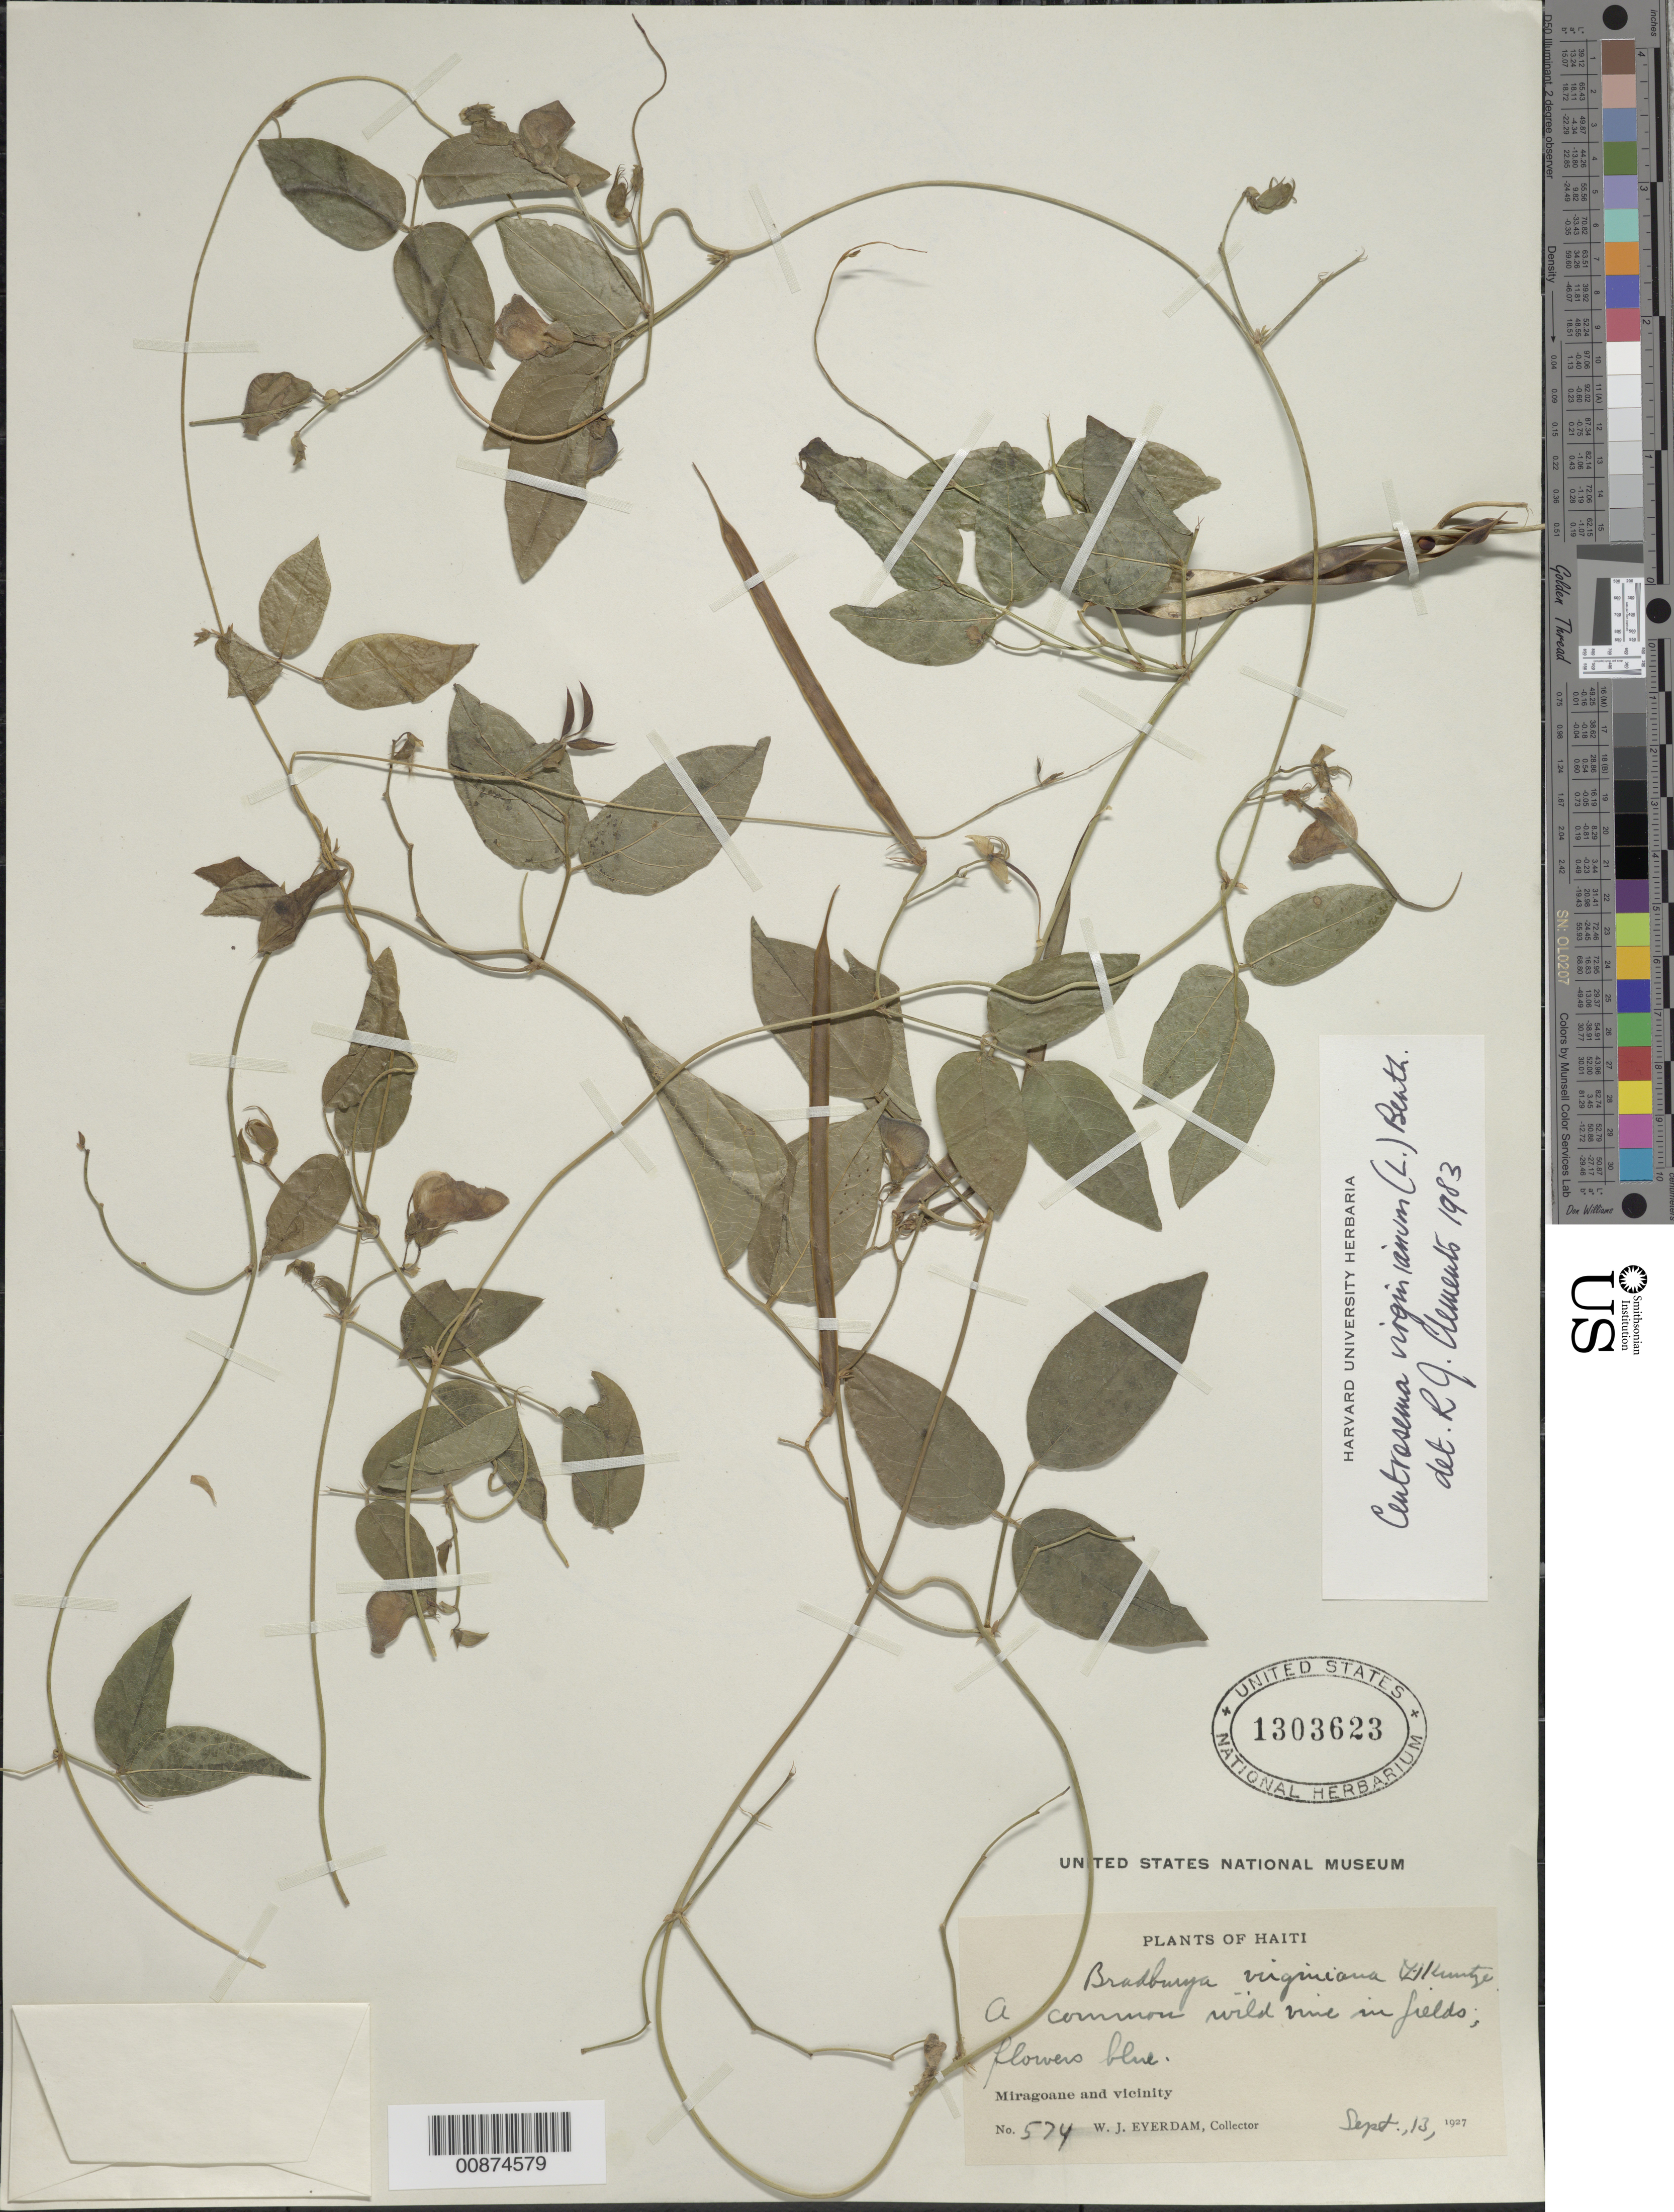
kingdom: Plantae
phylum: Tracheophyta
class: Magnoliopsida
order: Fabales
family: Fabaceae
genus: Centrosema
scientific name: Centrosema virginianum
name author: (L.) Benth.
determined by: Clements, R. J.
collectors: W. J. Eyerdam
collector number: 574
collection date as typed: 13 Sep 1927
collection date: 1927-09-13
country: Haiti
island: Hispaniola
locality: Miragoane and vicinity.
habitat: In fields.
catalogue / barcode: US 1303623